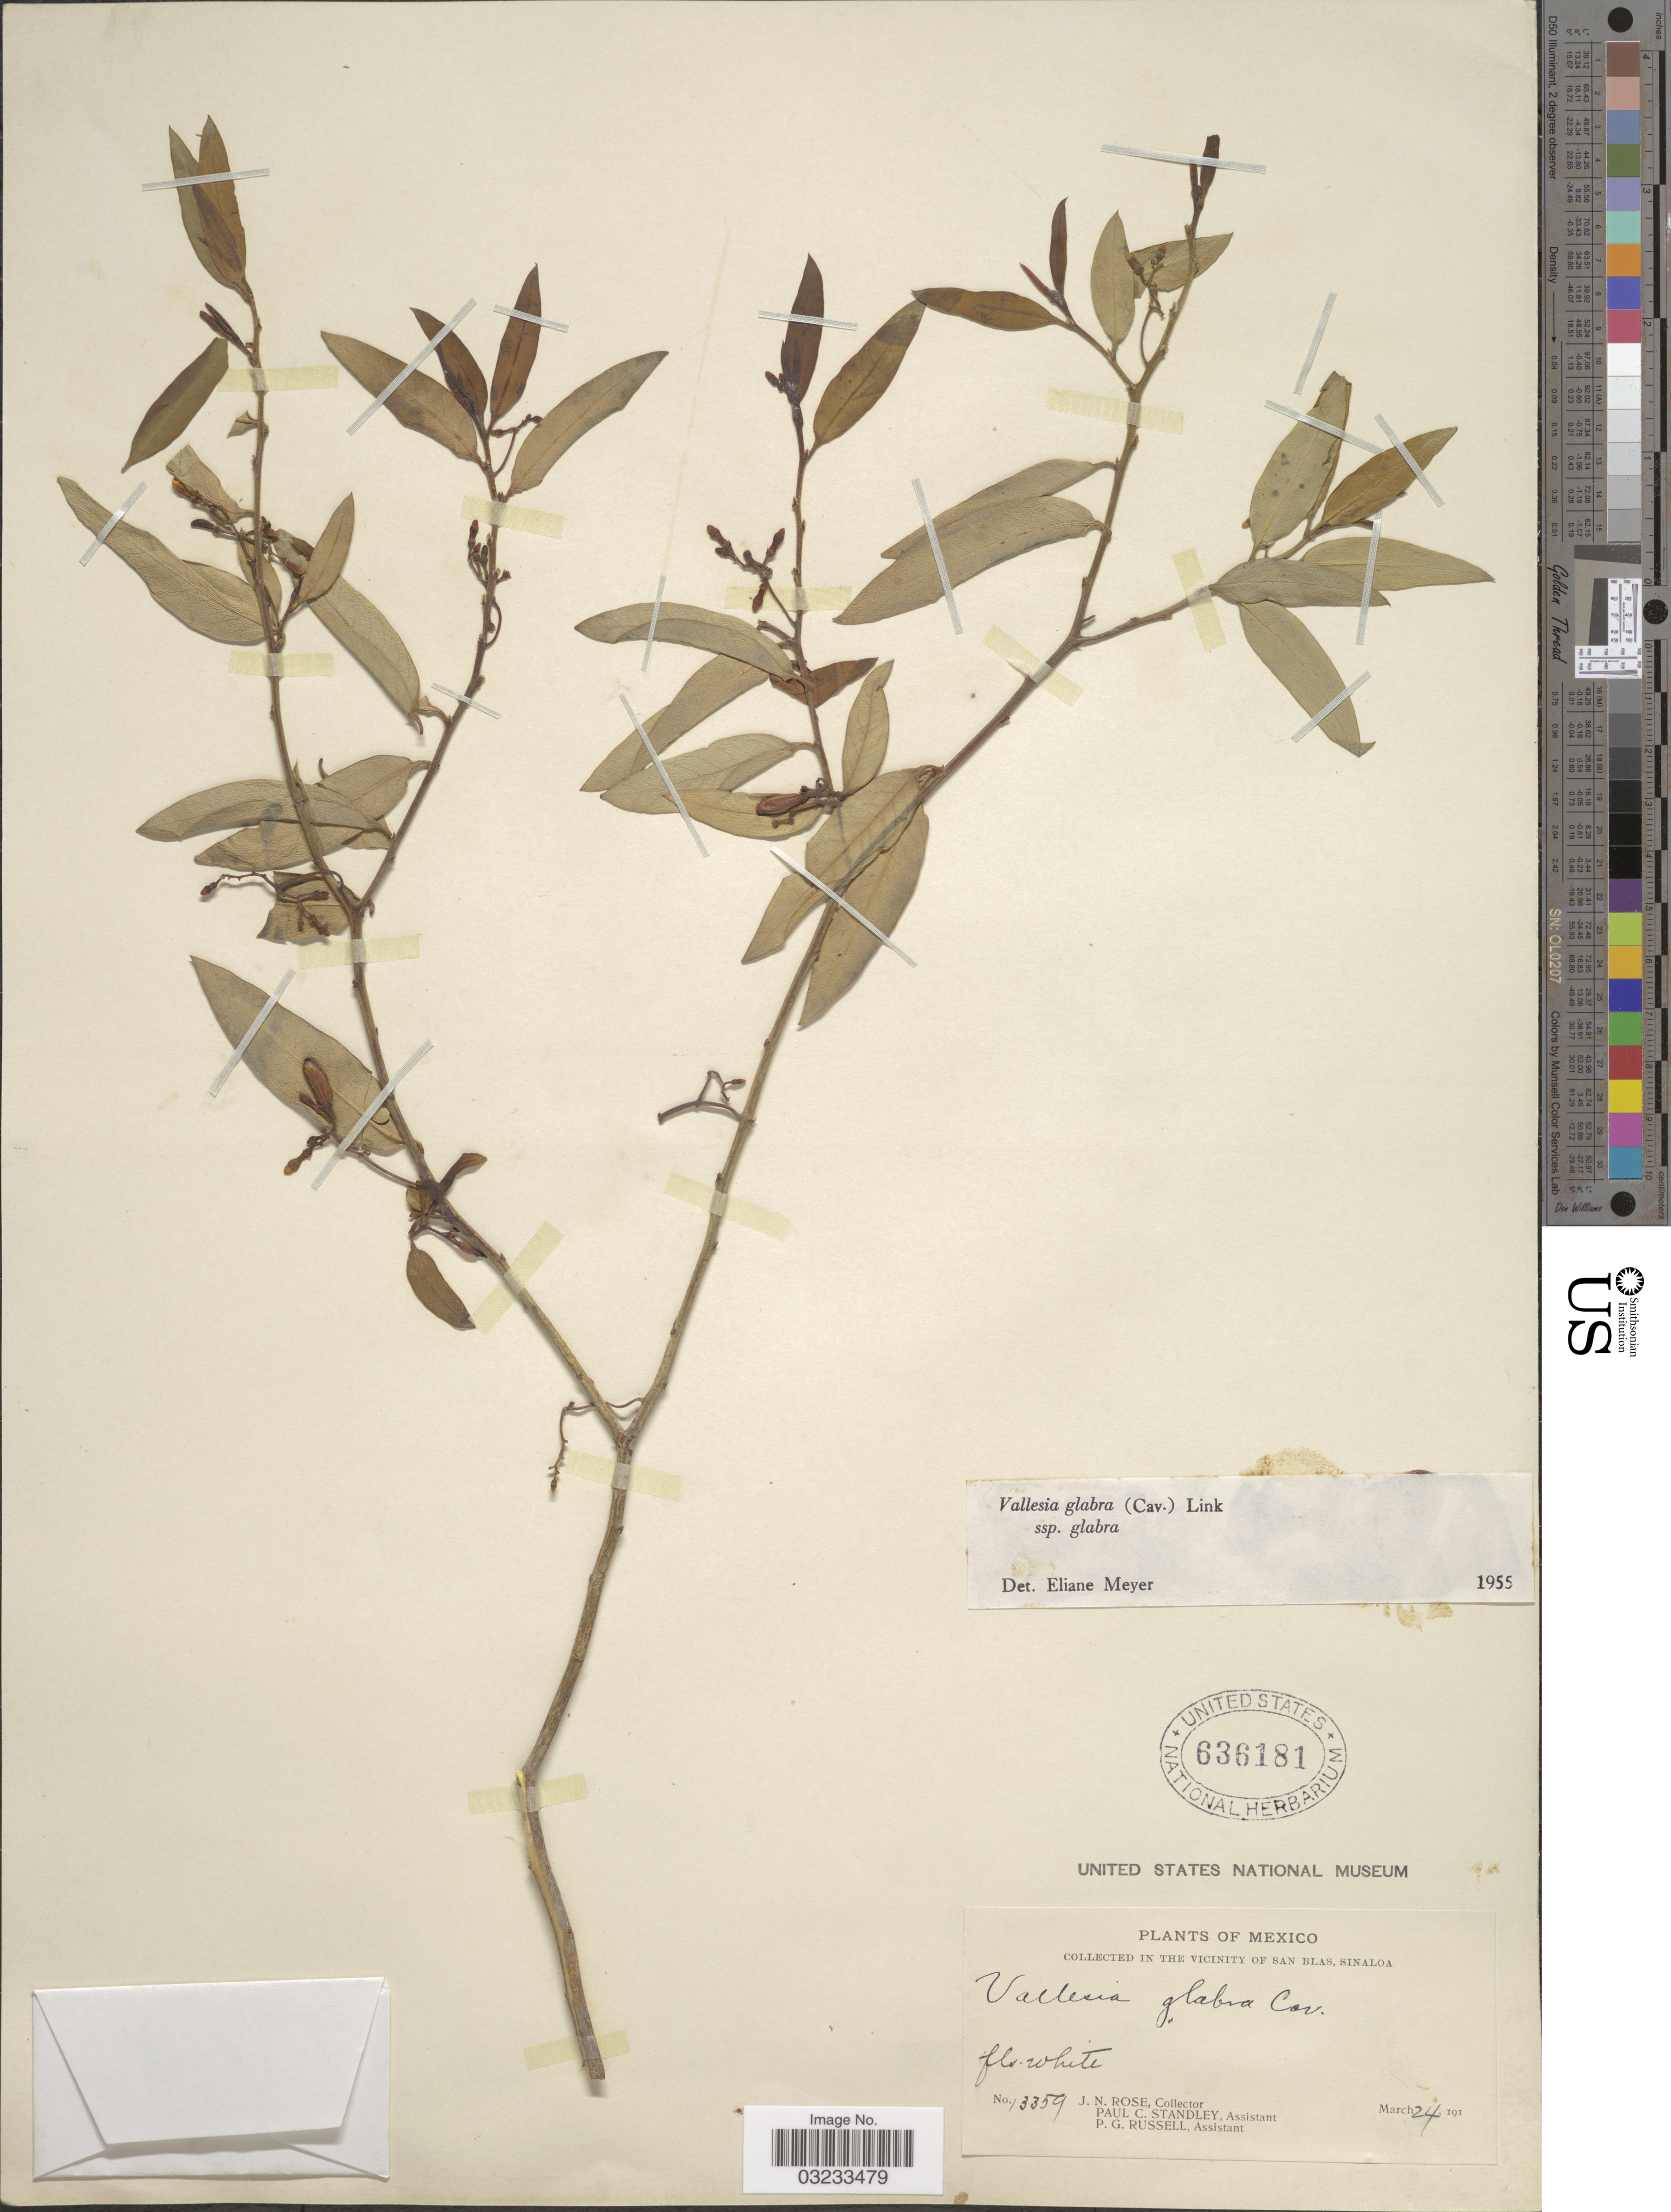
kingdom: Plantae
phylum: Tracheophyta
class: Magnoliopsida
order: Gentianales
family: Apocynaceae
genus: Vallesia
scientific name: Vallesia glabra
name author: (Cav.) Link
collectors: J. N. Rose, P. C. Standley & P. G. Russell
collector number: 13359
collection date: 1911-03-24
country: Mexico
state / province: Sinaloa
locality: In The Vicinity of San Blas, Sinaloa.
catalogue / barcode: US 636181